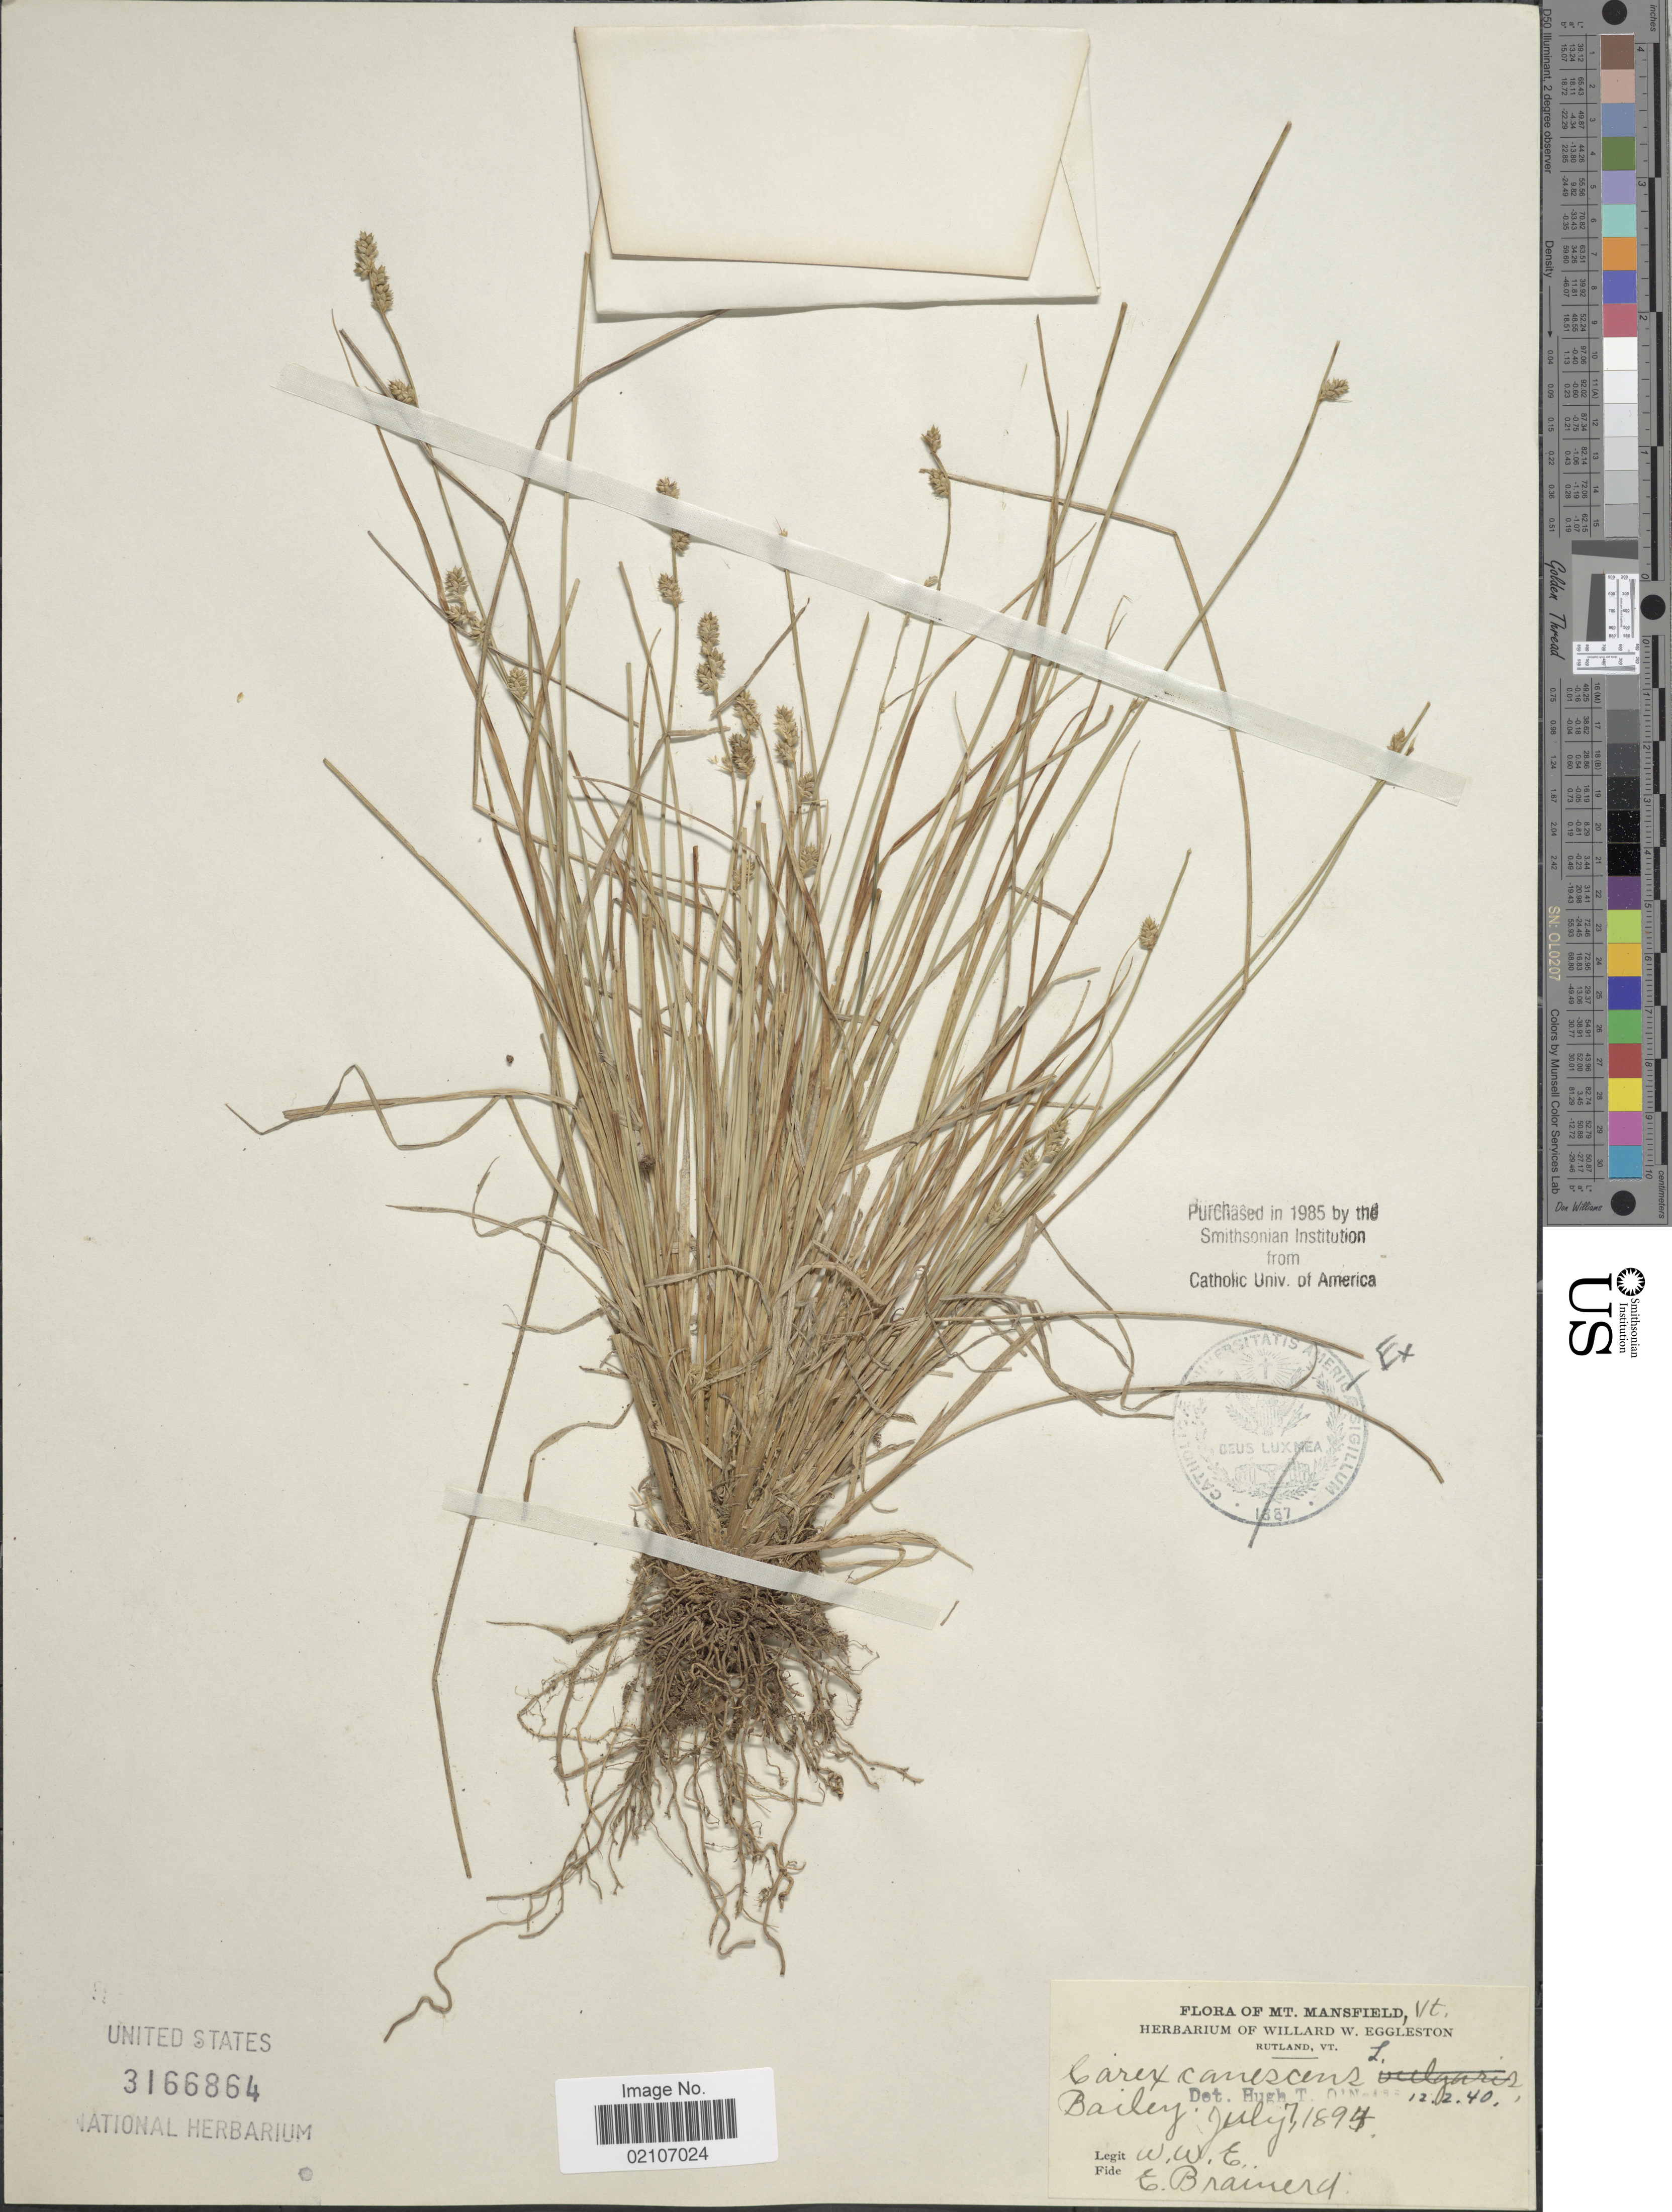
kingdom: Plantae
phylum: Tracheophyta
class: Liliopsida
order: Poales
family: Cyperaceae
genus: Carex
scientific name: Carex canescens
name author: L.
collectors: W. W. Eggleston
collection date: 1894-07-07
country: United States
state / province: Vermont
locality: Mt. Mansfield, VT, Bailey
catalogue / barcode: US 3166864